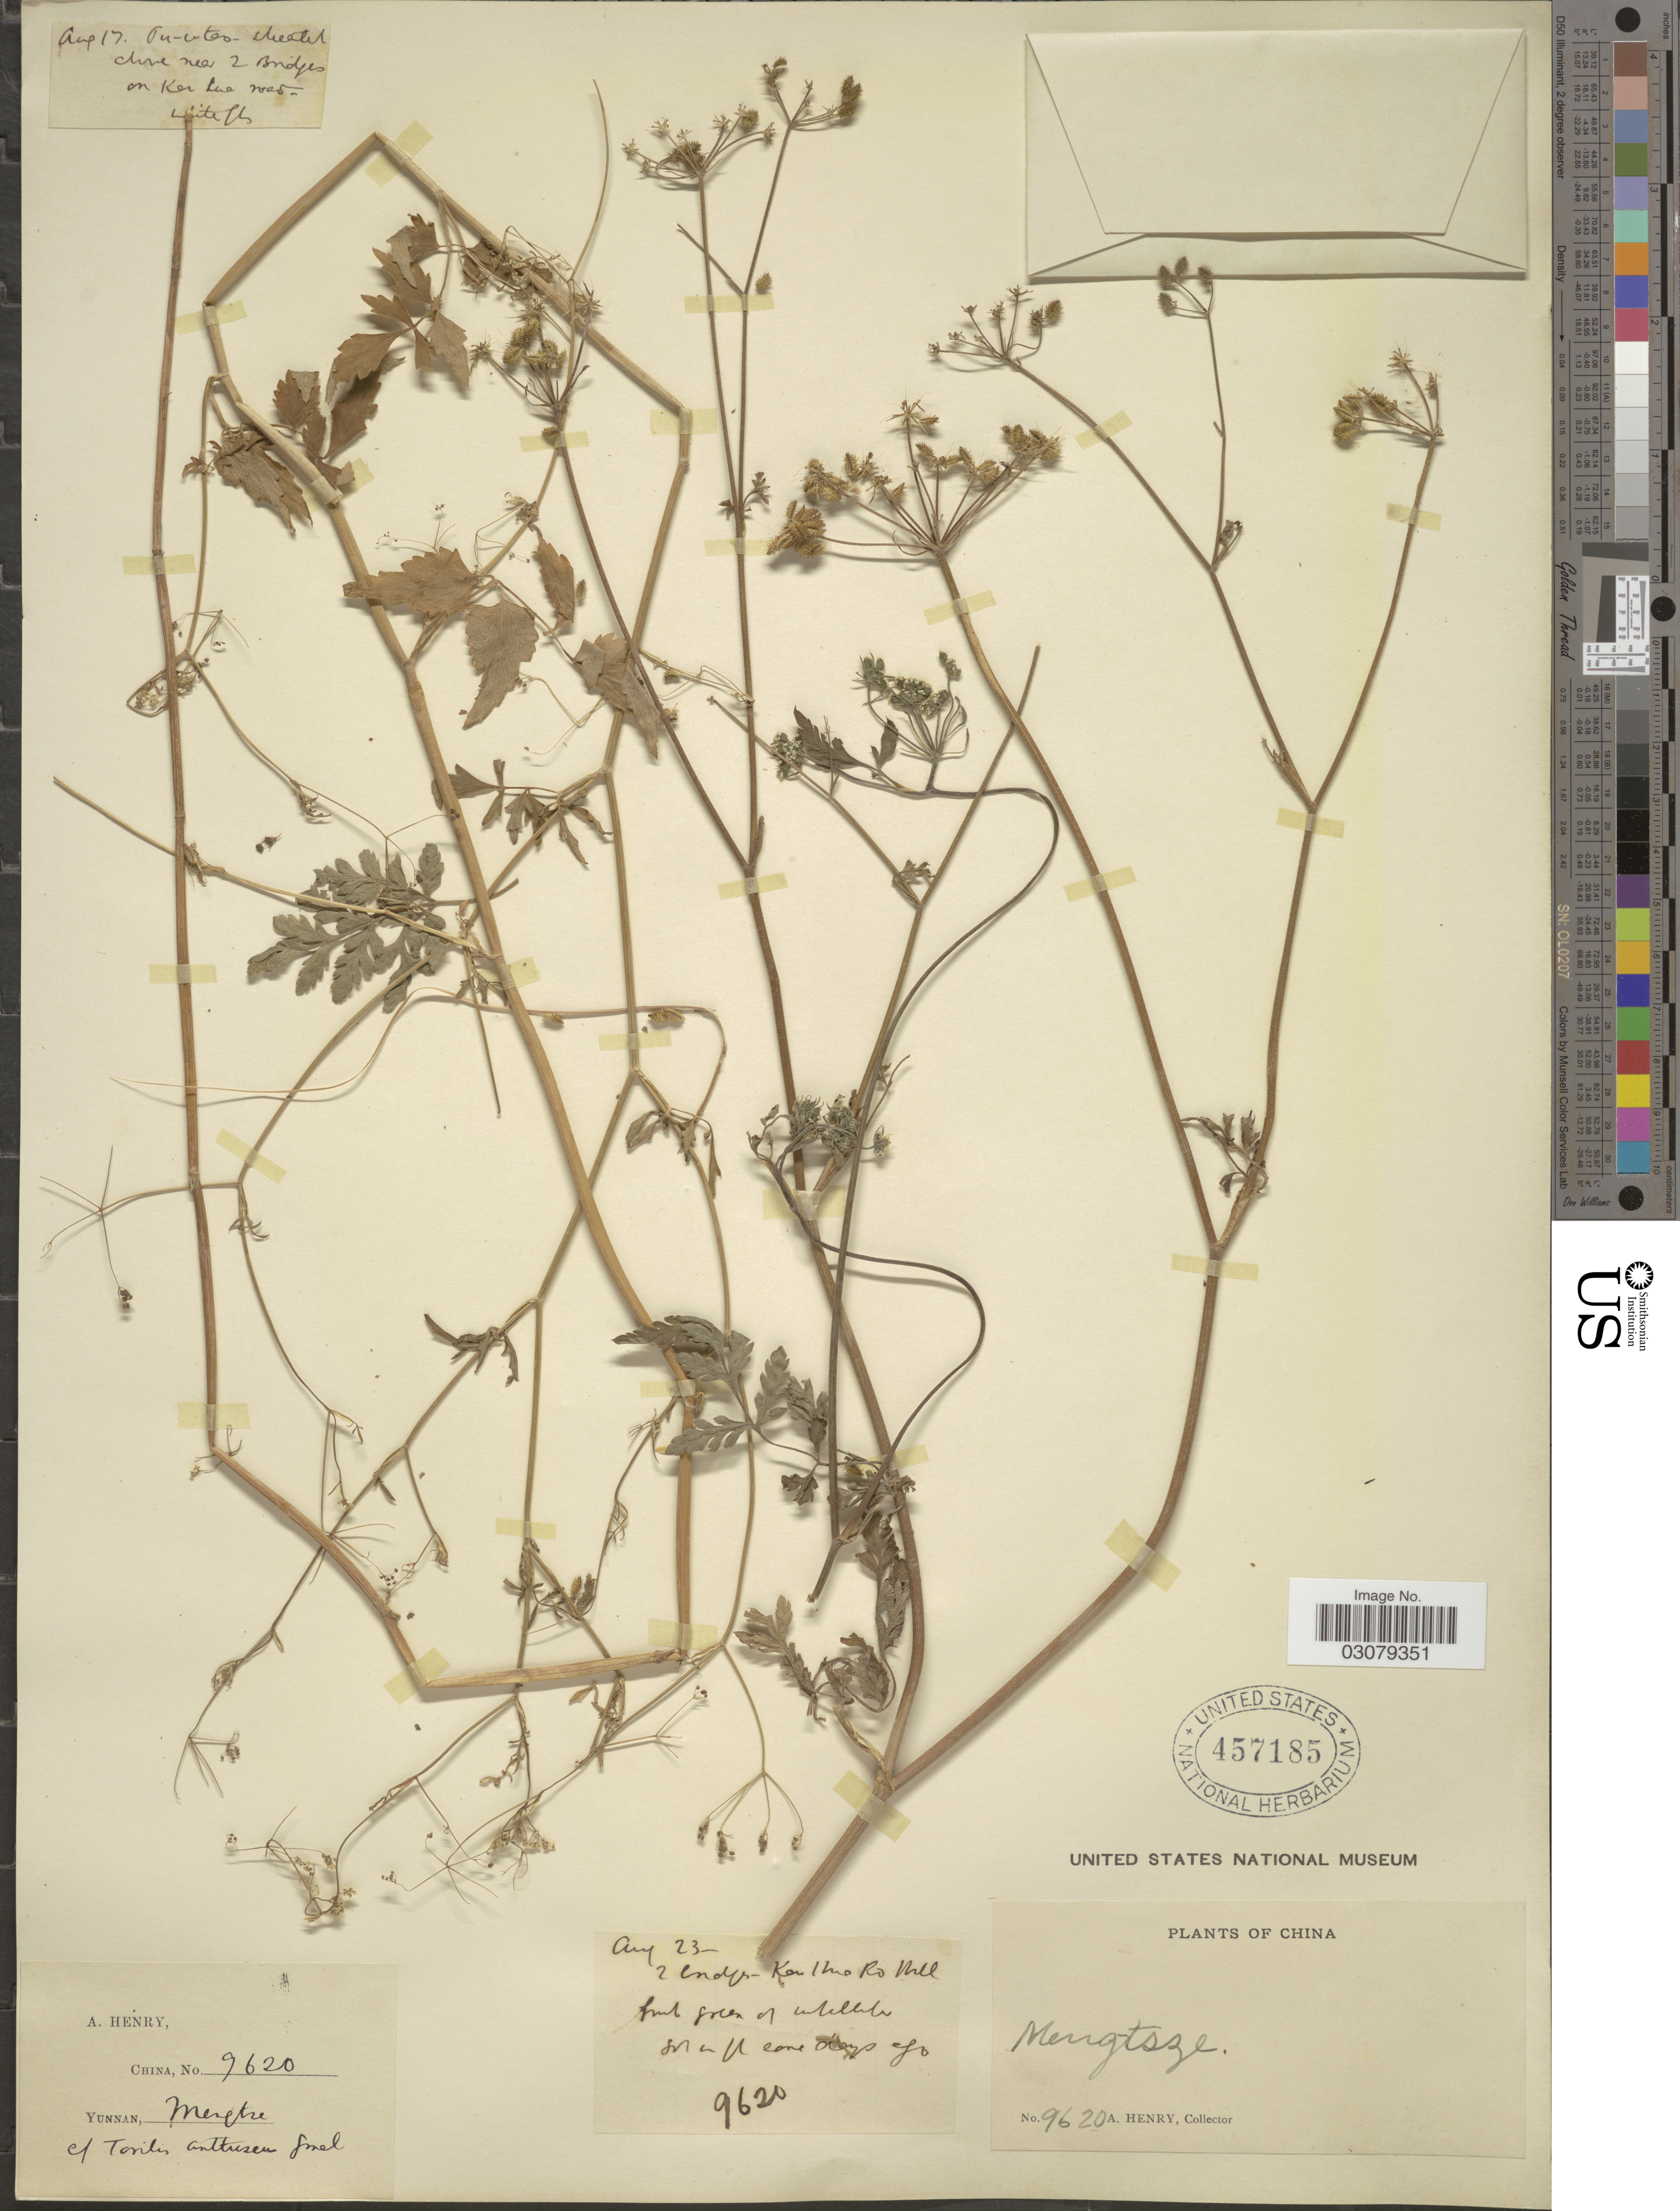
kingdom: Plantae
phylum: Tracheophyta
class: Magnoliopsida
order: Apiales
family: Apiaceae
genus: Torilis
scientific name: Torilis japonica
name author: (Houtt.) DC.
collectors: A. Henry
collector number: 9620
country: China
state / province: Yunnan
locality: Mengtze. Aug 17 - Pu-o-teo on Ker Lue road; Aug 23 - Kau Hue Ro Hill.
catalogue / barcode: US 457185